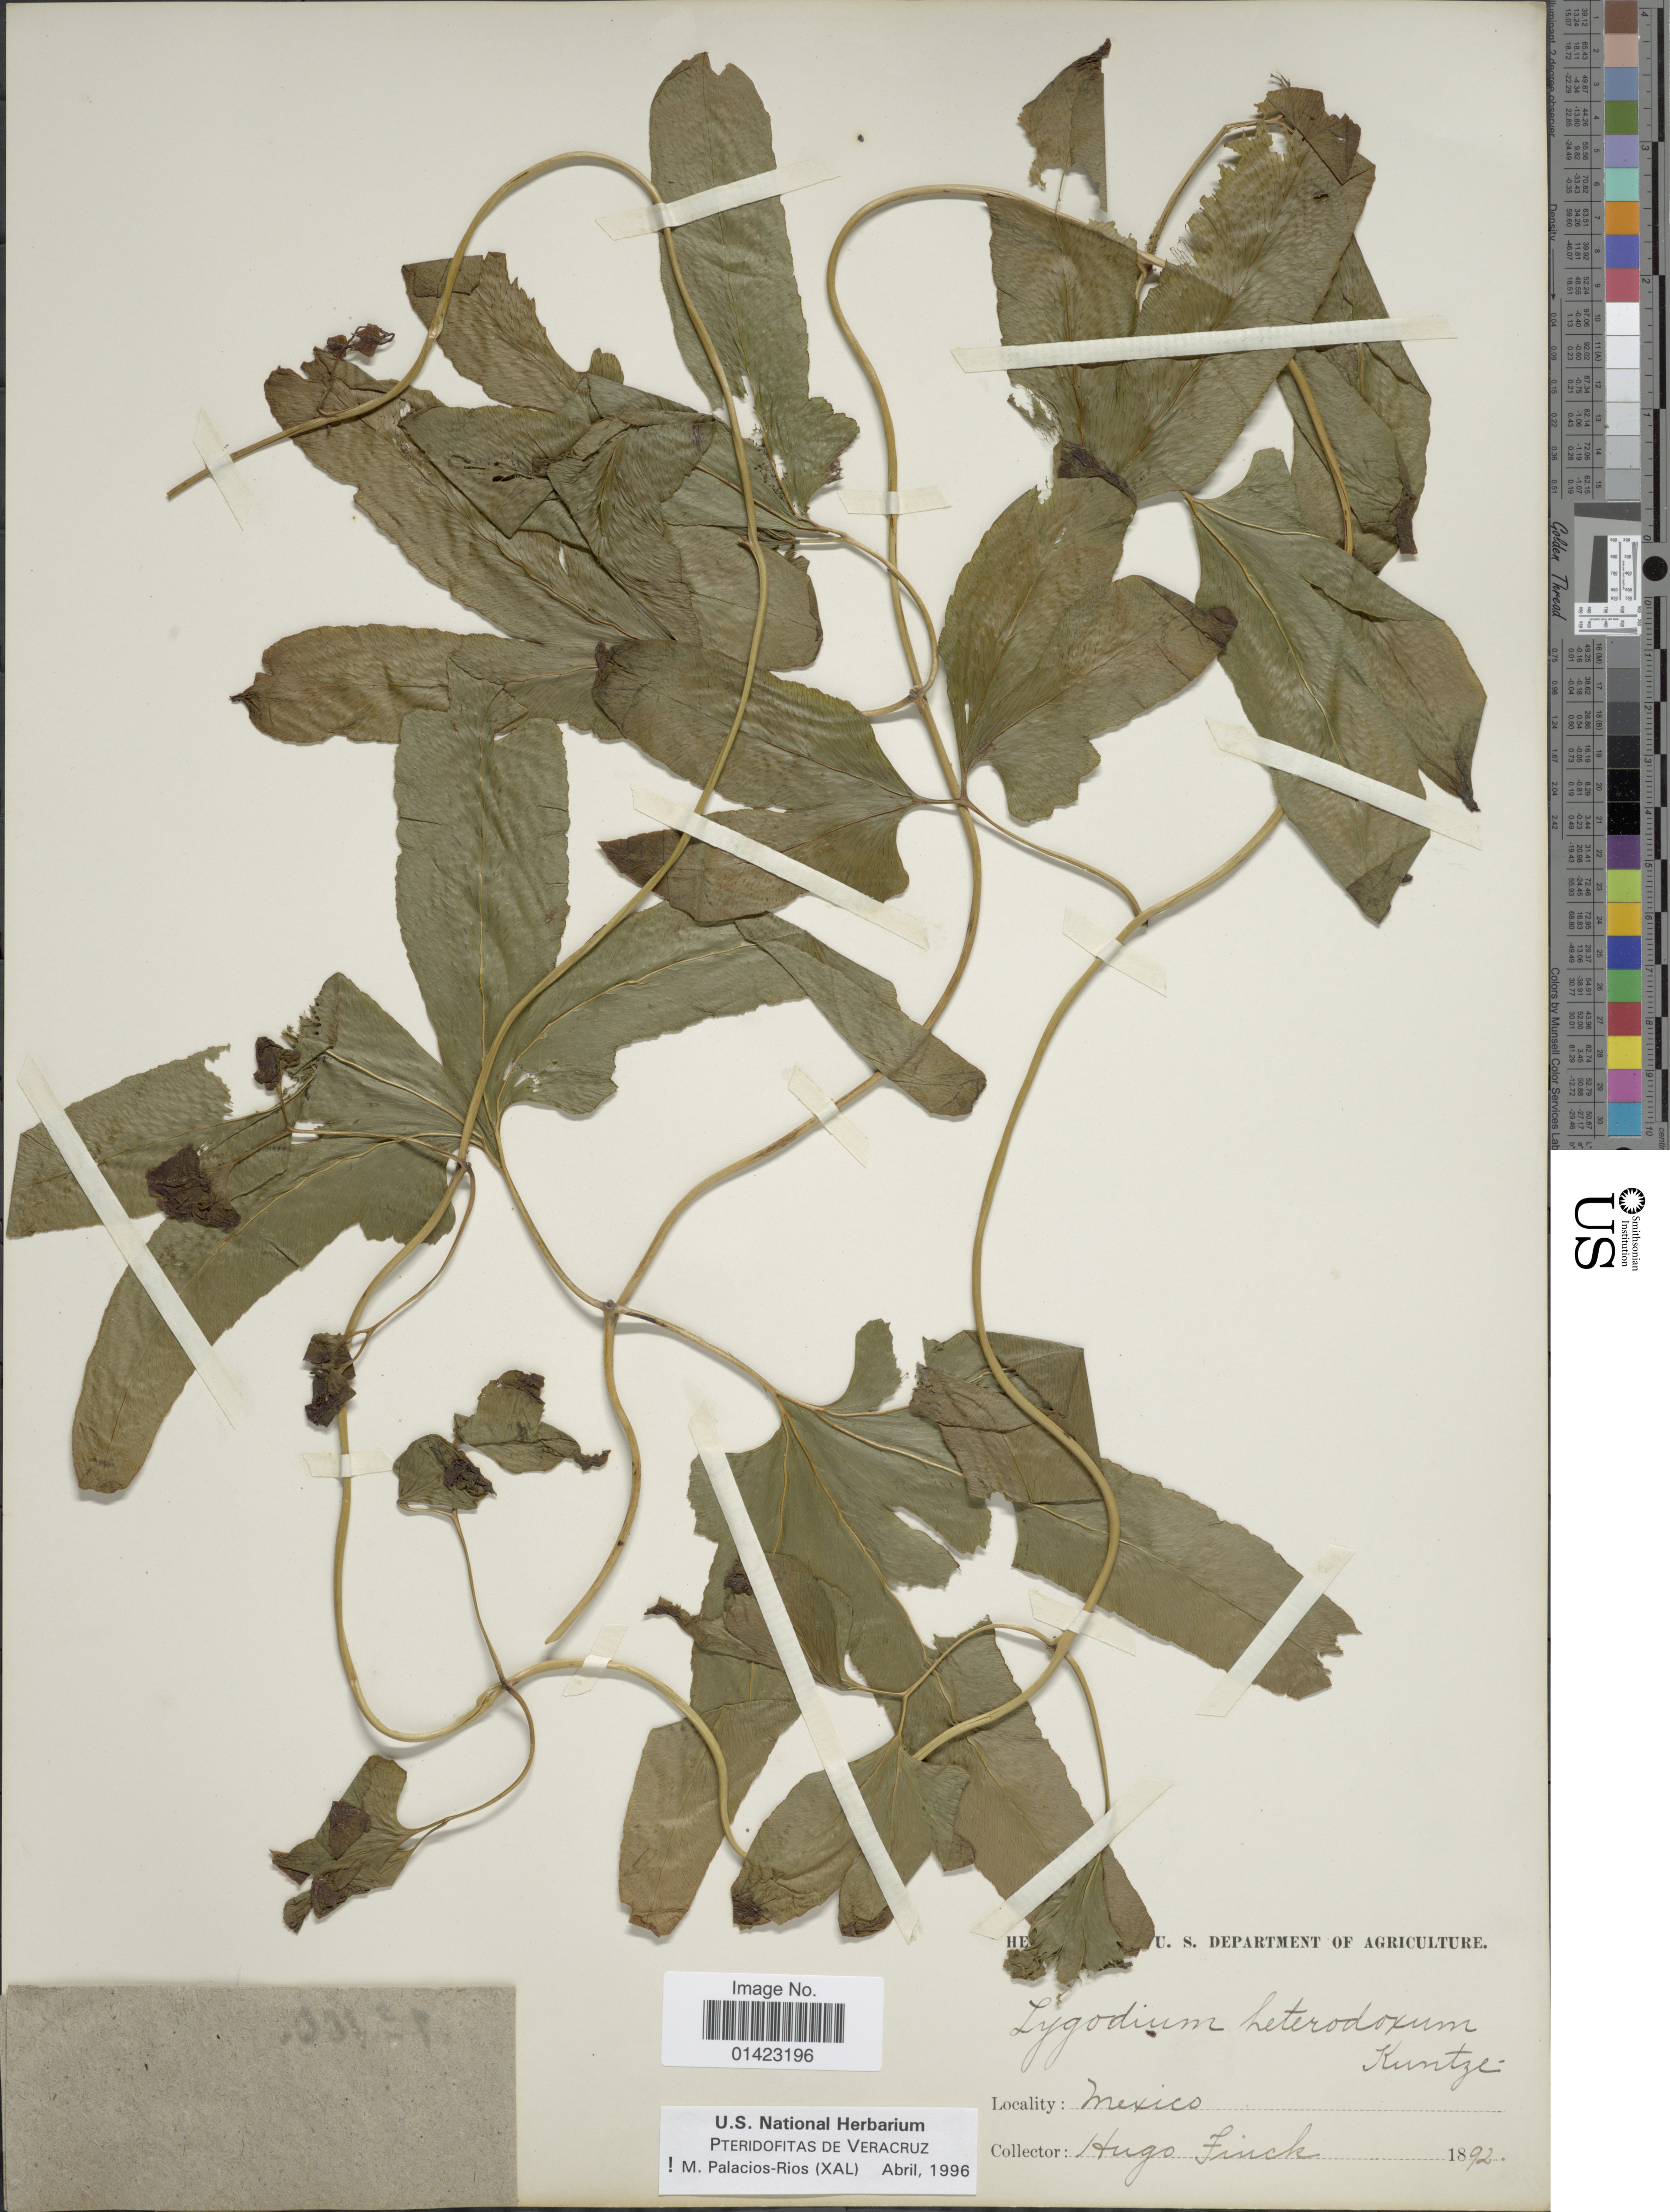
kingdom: Plantae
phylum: Tracheophyta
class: Polypodiopsida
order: Schizaeales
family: Lygodiaceae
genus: Lygodium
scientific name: Lygodium heterodoxum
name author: Kunze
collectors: H. Finck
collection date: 1892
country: Mexico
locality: Mexico